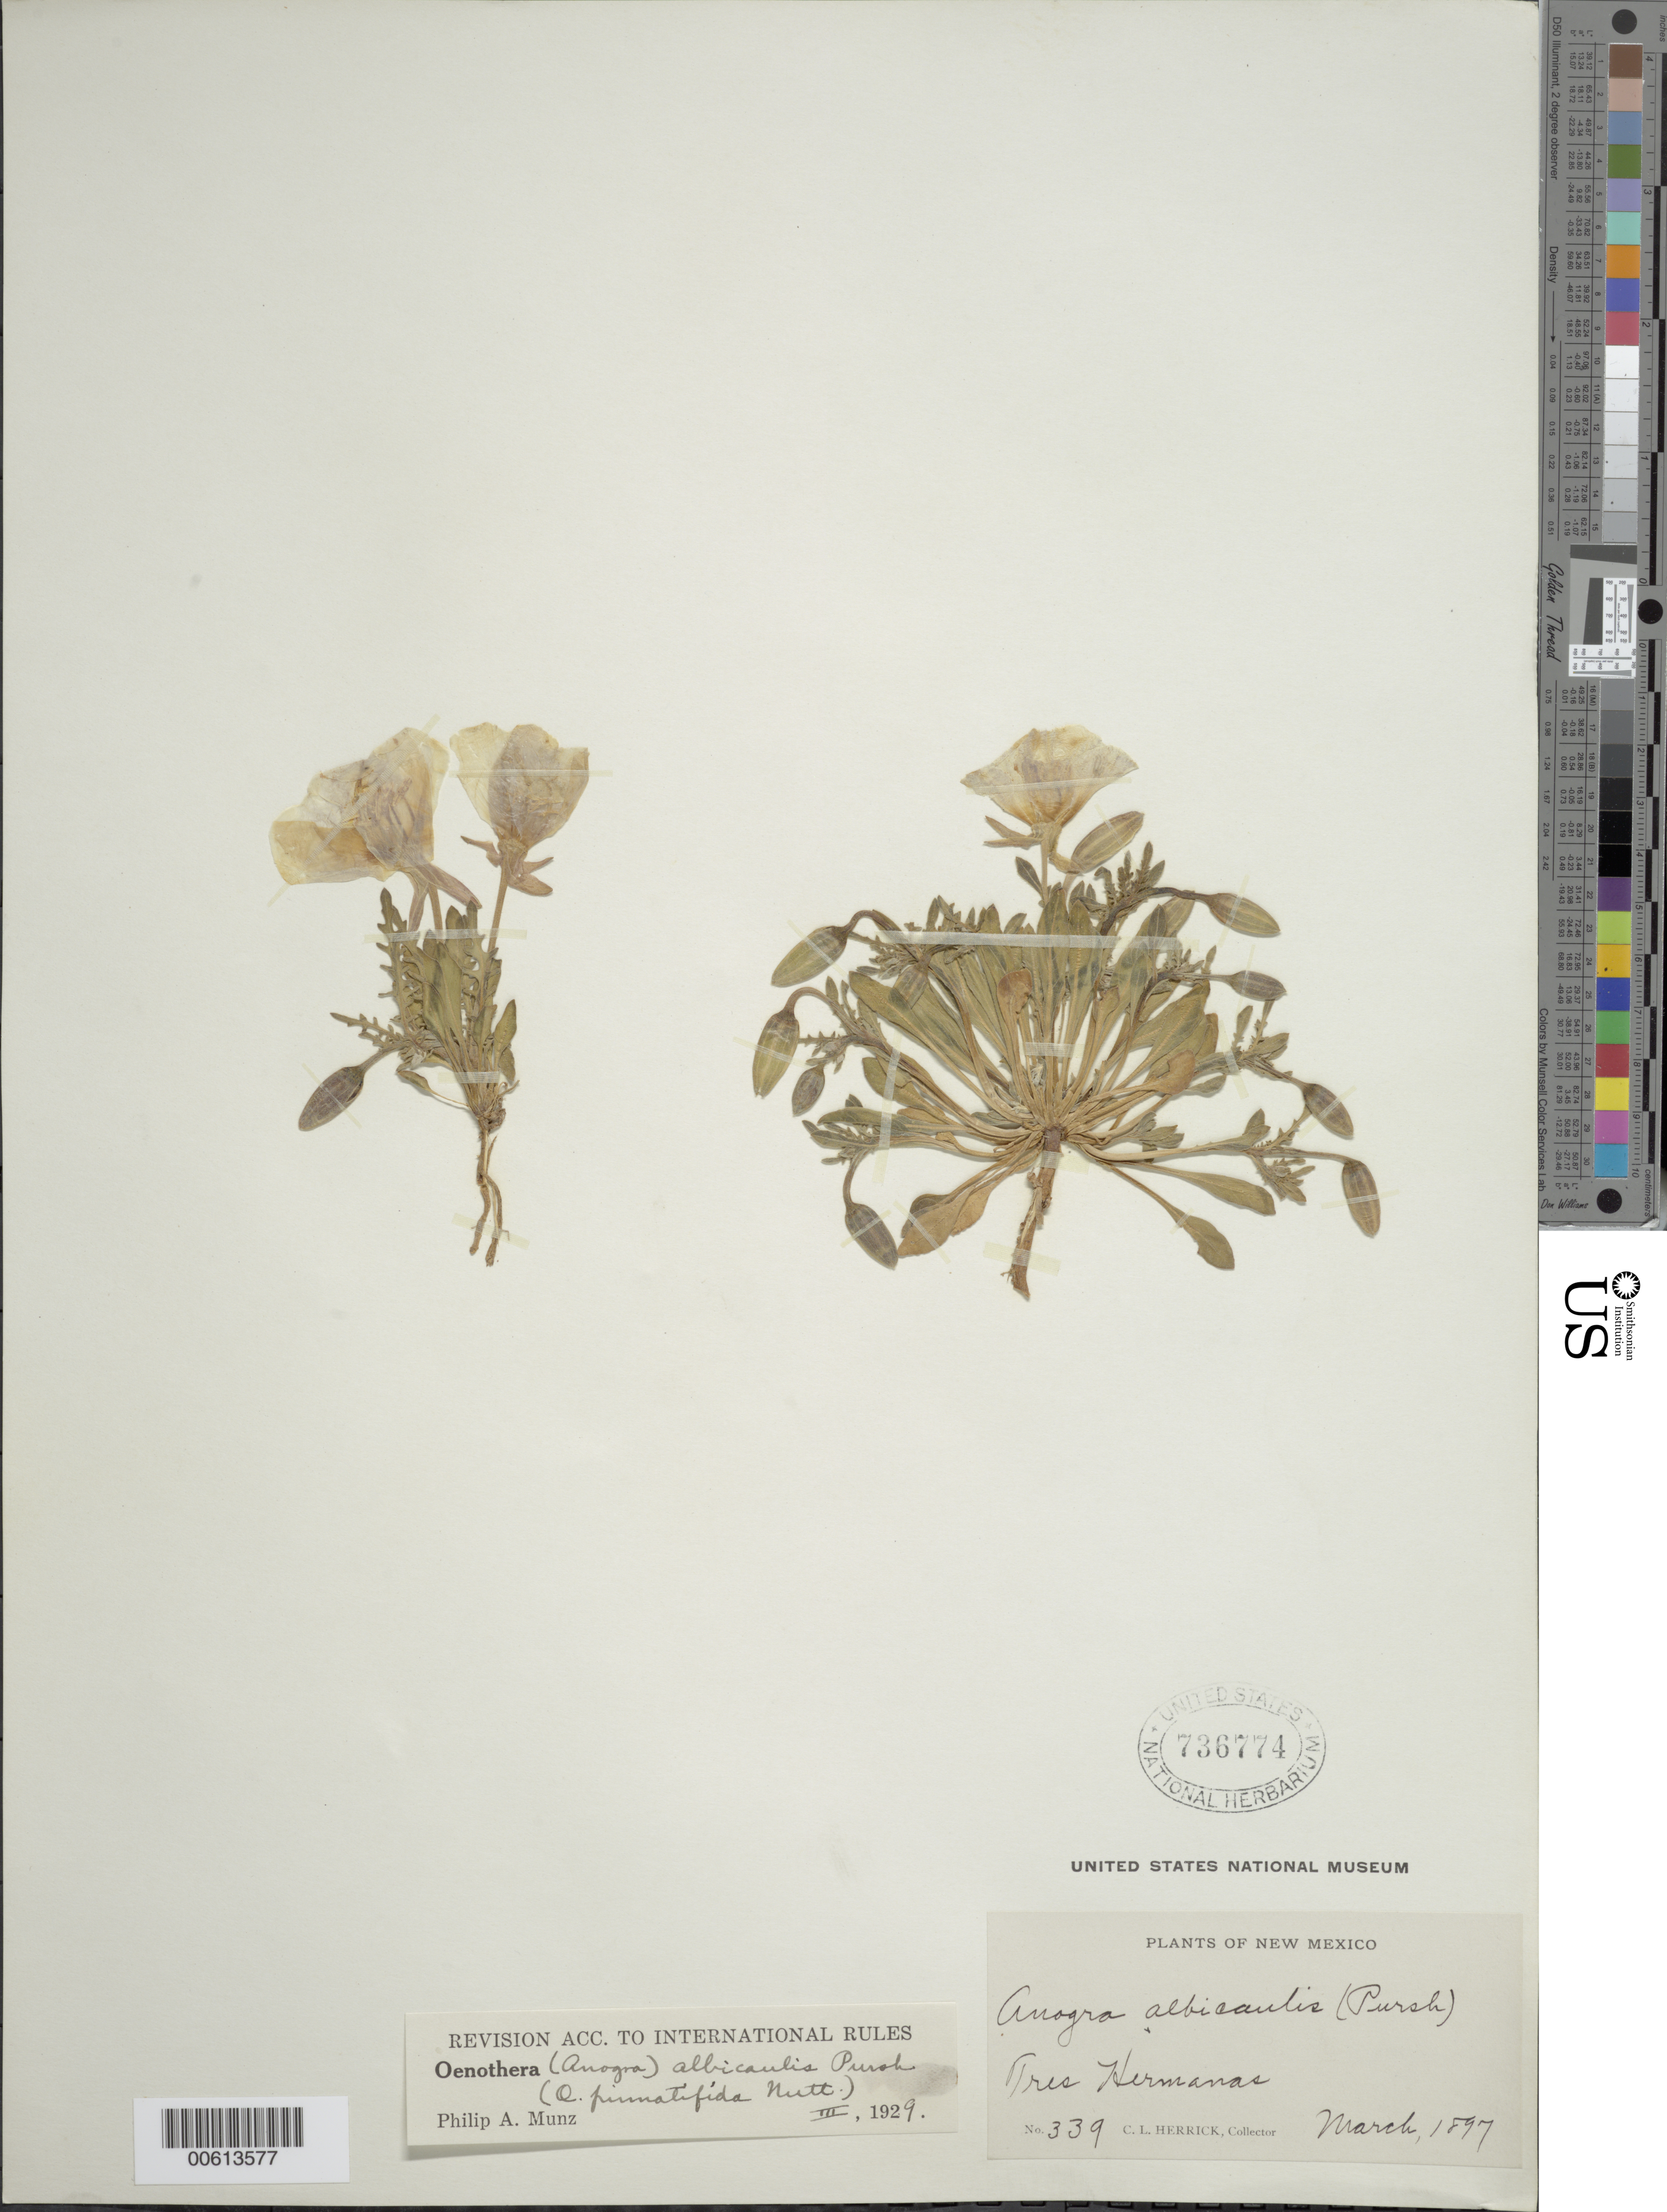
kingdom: Plantae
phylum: Tracheophyta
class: Magnoliopsida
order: Myrtales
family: Onagraceae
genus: Oenothera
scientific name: Oenothera albicaulis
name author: Pursh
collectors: C. Herrick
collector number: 339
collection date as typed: Mar 1897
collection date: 1897-03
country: United States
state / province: New Mexico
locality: Tres Hermanas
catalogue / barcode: US 736774